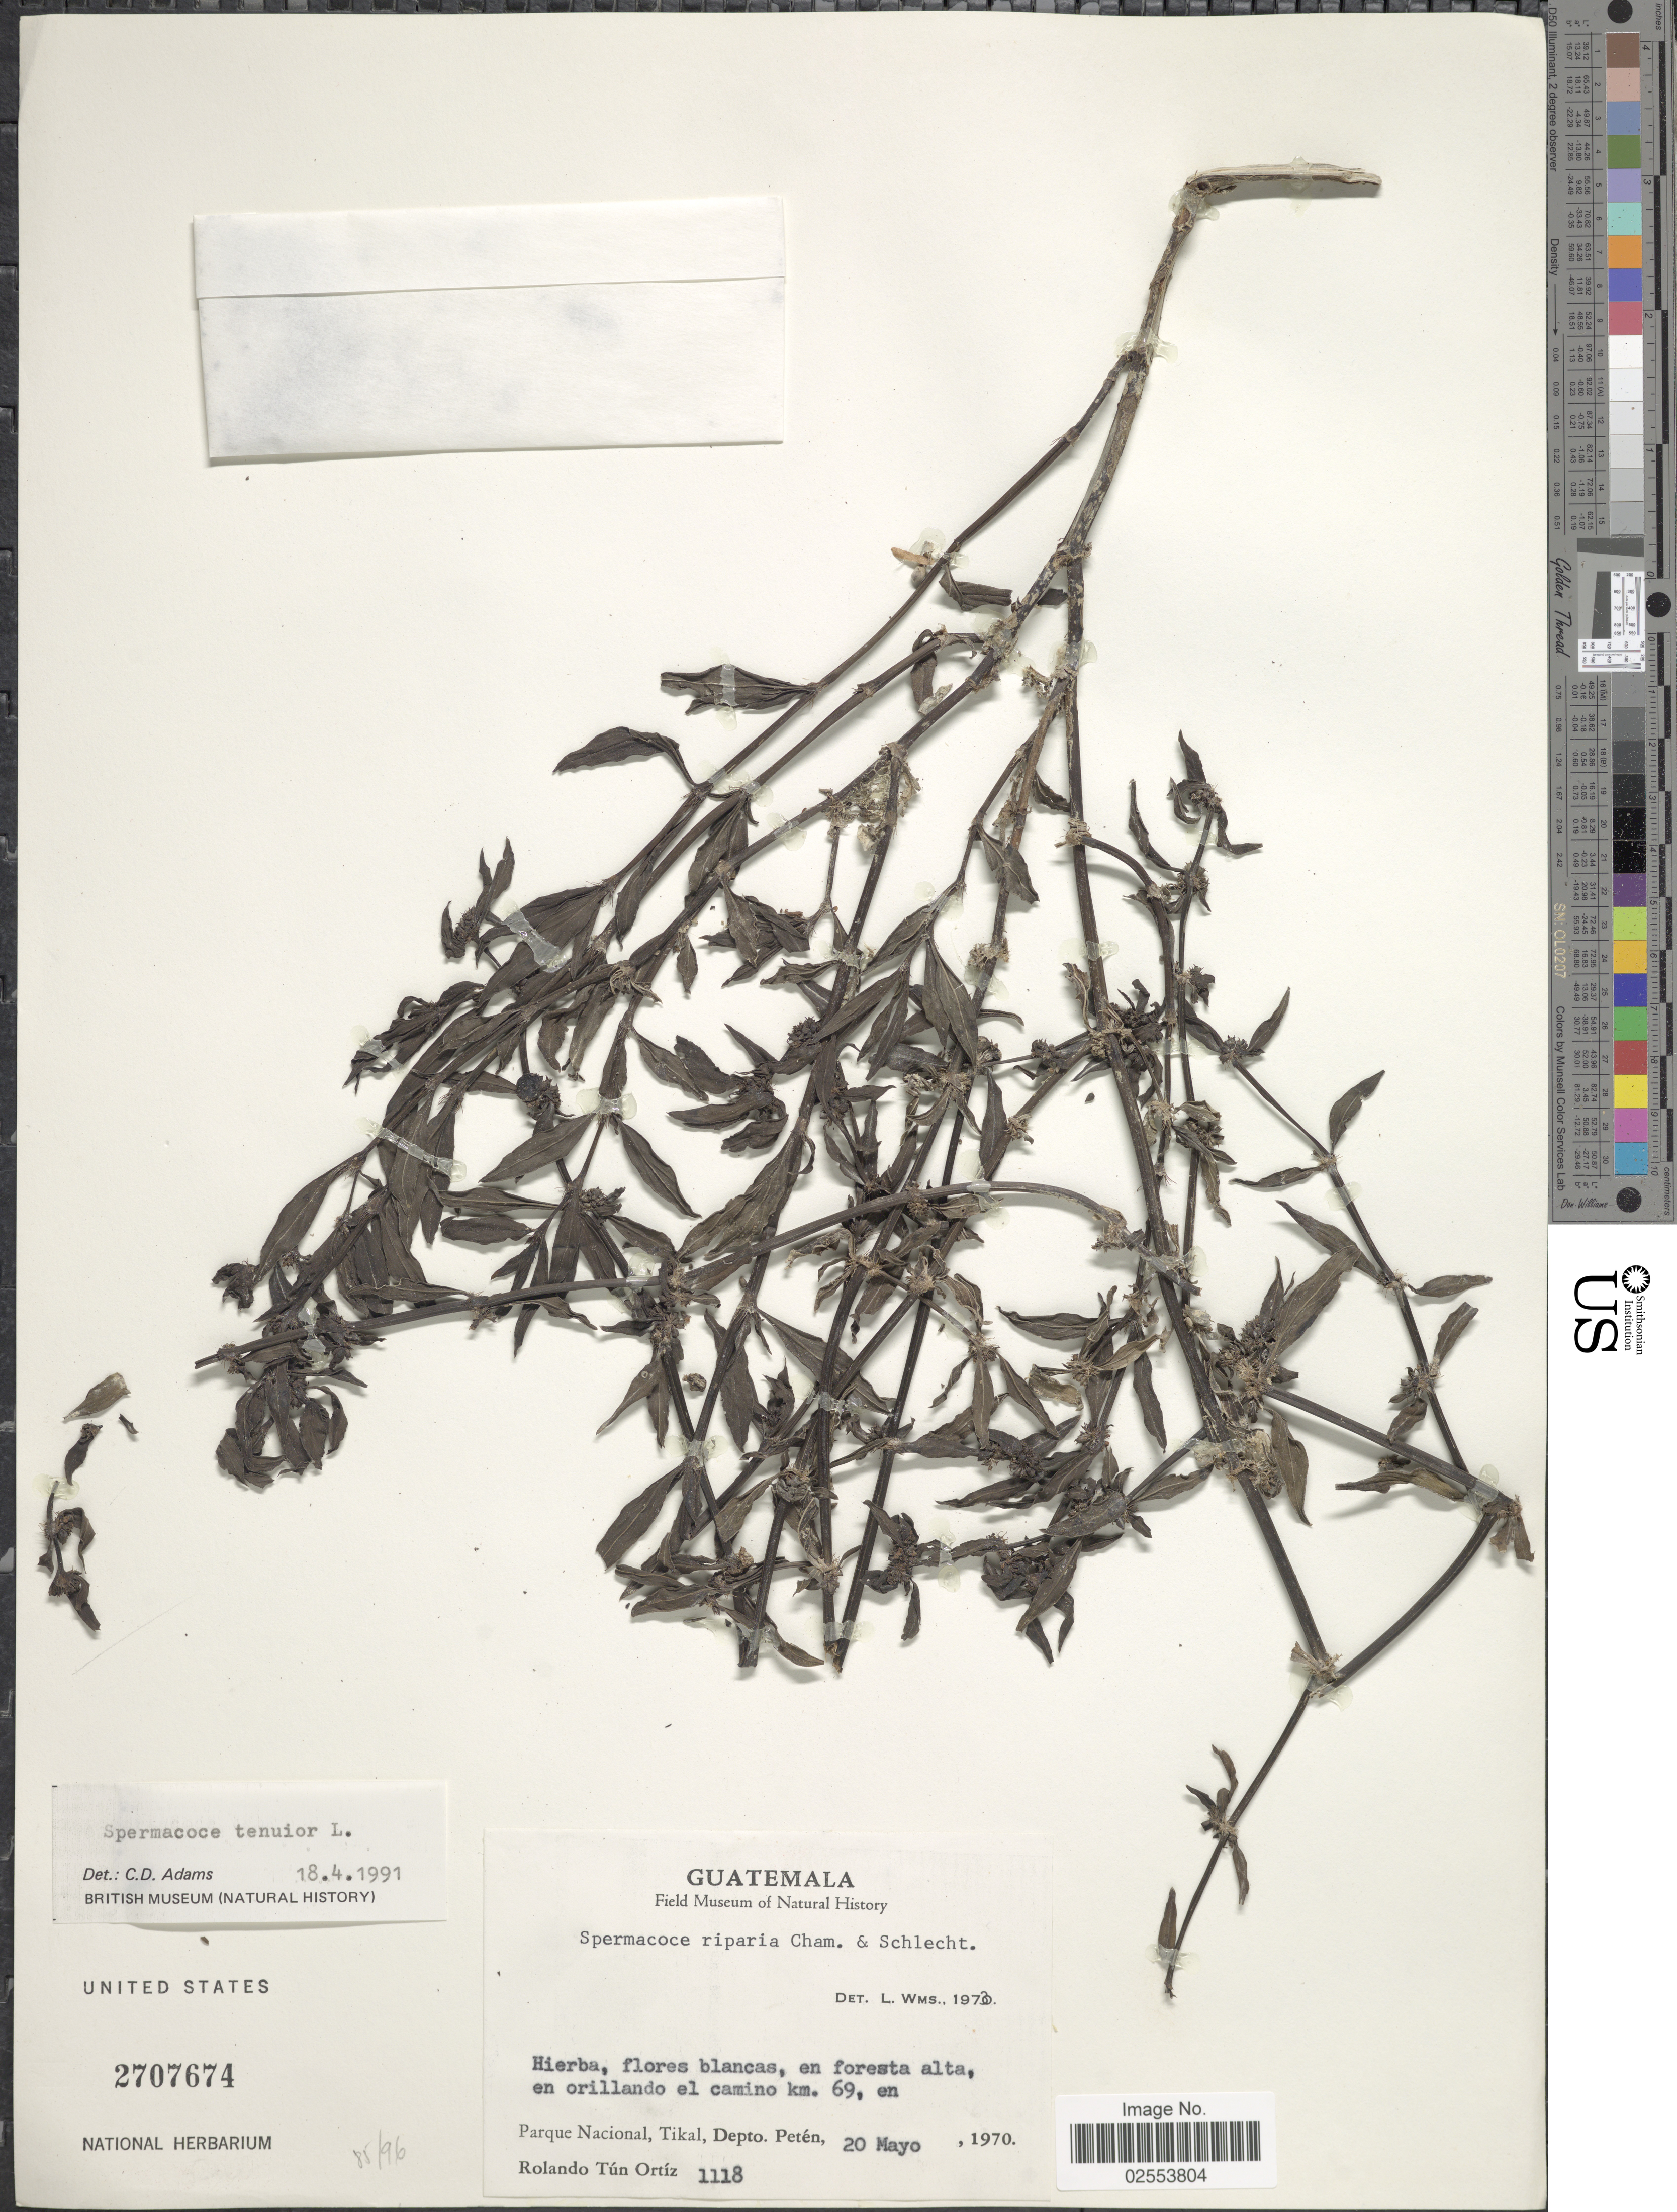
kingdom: Plantae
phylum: Tracheophyta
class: Magnoliopsida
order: Gentianales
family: Rubiaceae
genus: Spermacoce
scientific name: Spermacoce tenuior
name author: L.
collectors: R. T. Ortíz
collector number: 1118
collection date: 1970-05-20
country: Guatemala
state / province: El Petén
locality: En orillando el camino km. 69, en Parque Nacional, Tikal, Dept. Peten.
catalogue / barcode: US 2707674